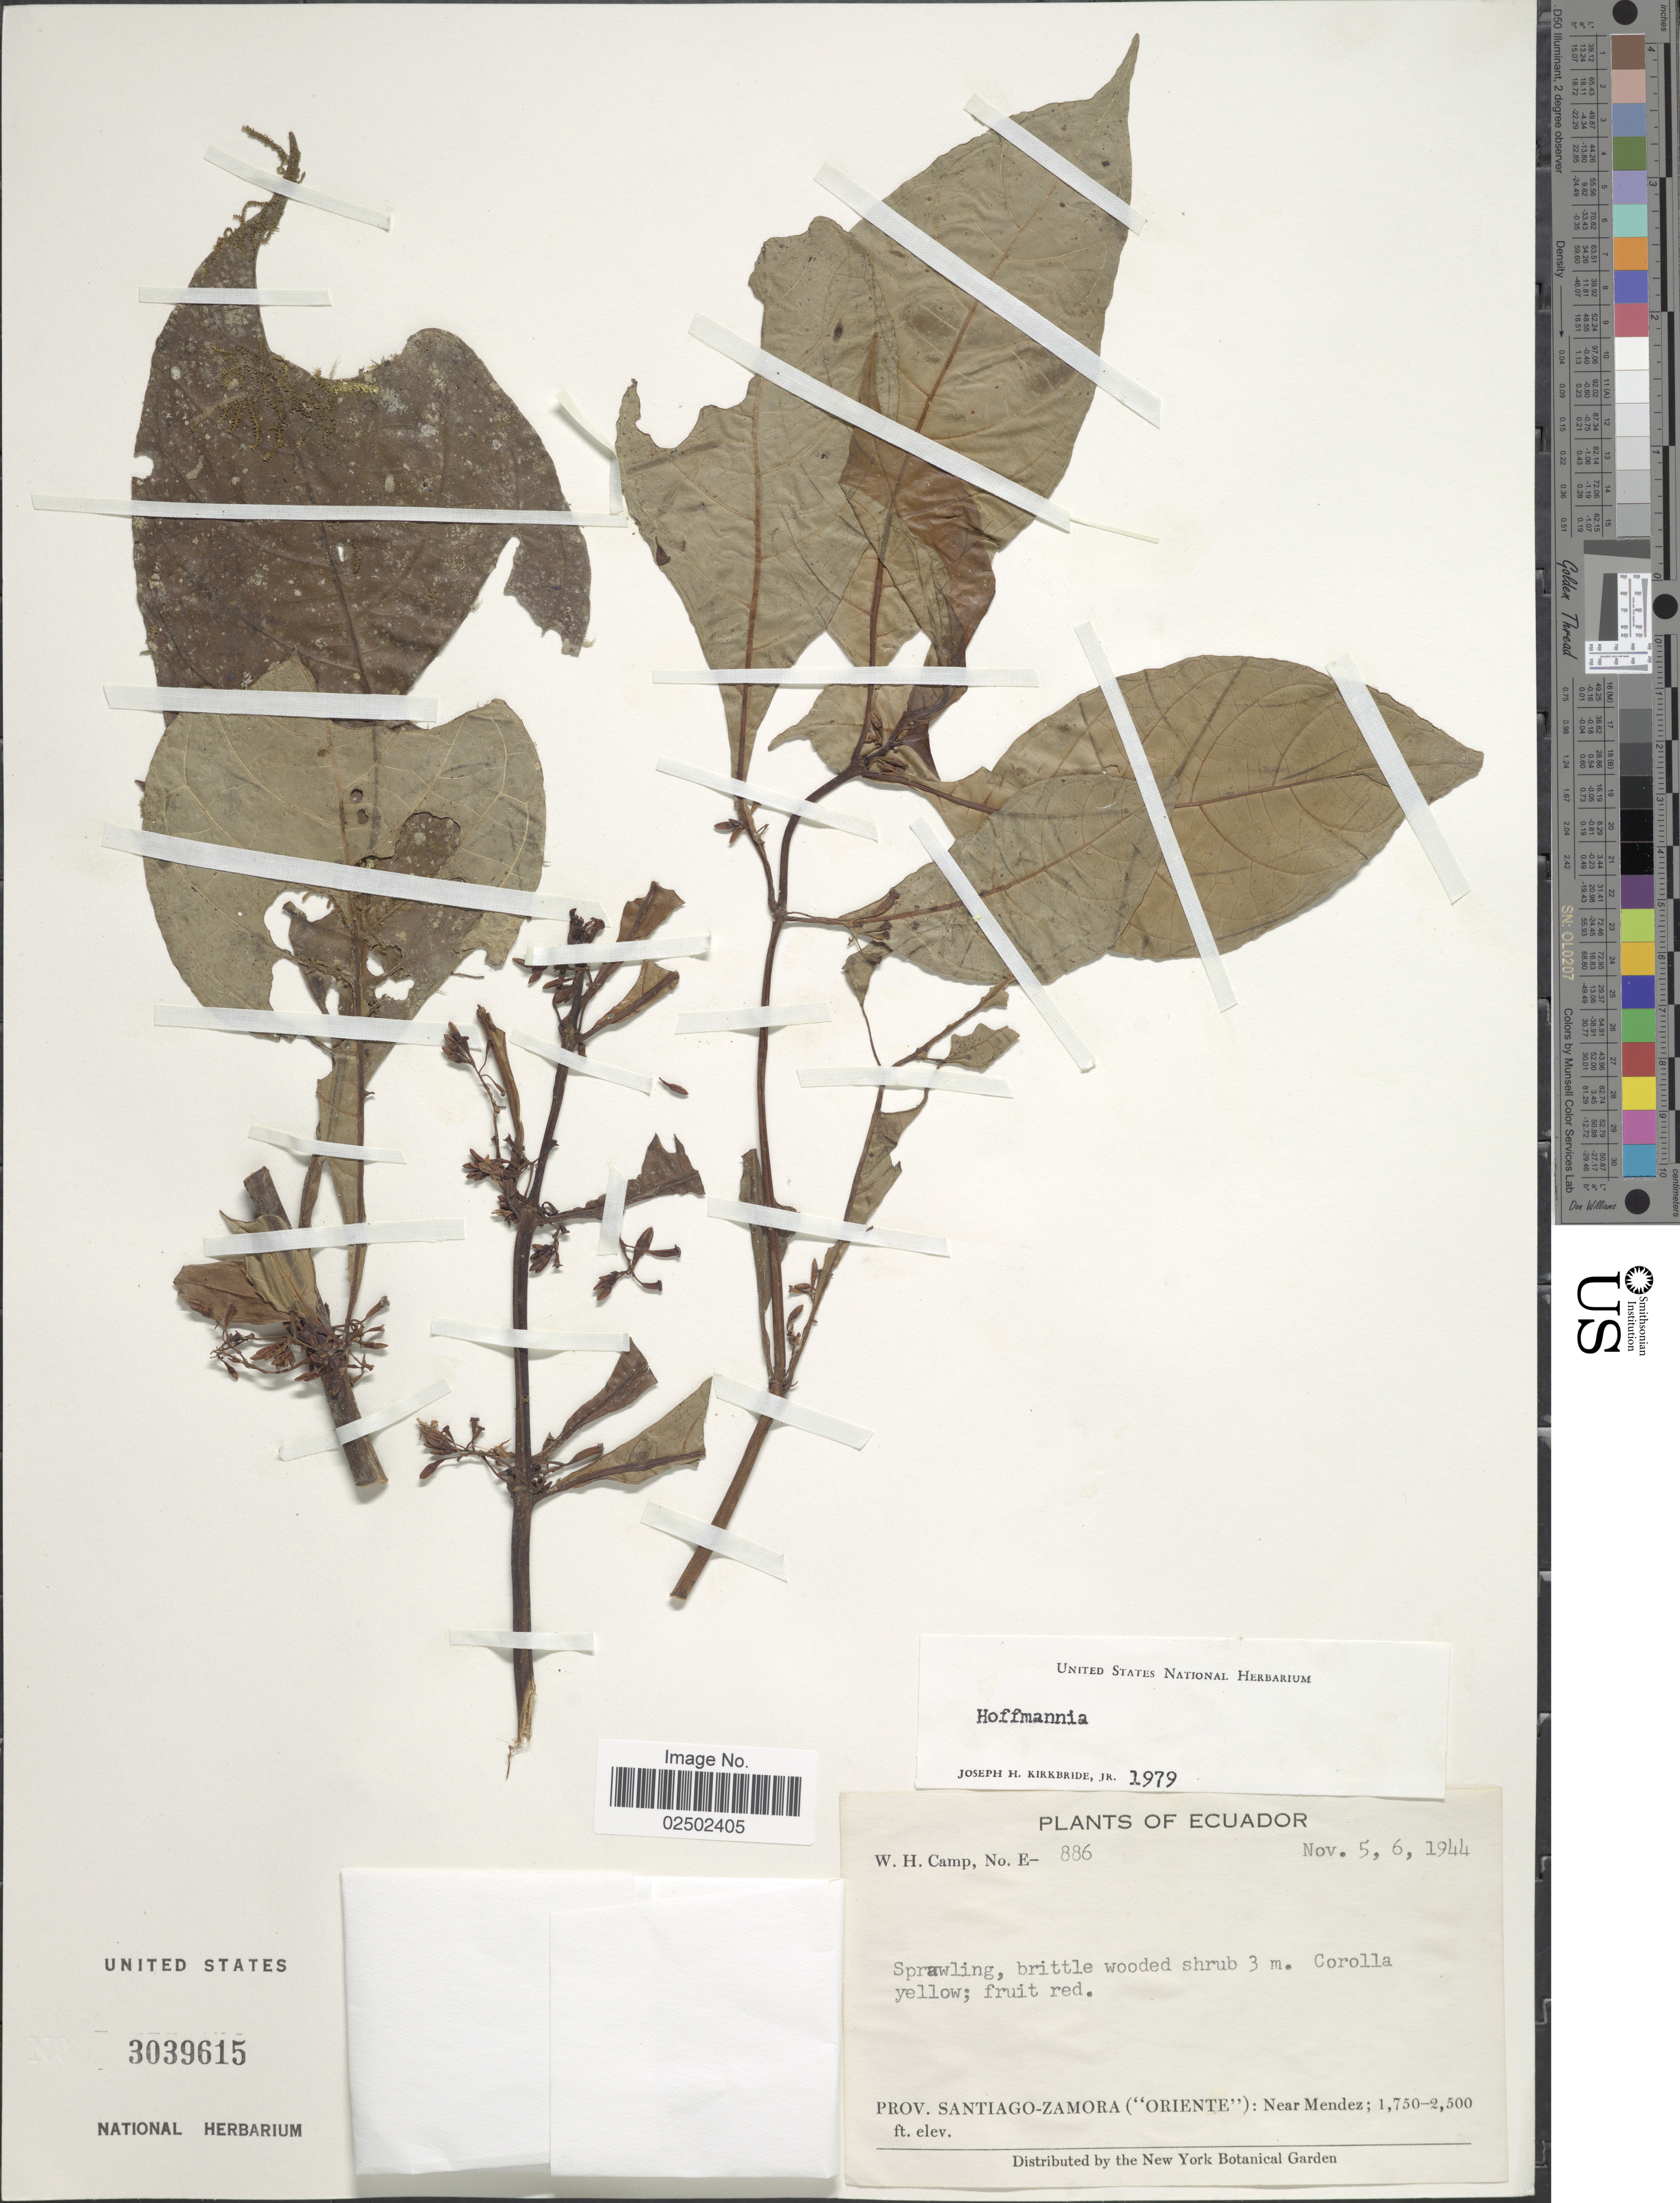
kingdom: Plantae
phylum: Tracheophyta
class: Magnoliopsida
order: Gentianales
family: Rubiaceae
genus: Hoffmannia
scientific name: Hoffmannia sp.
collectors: W. H. Camp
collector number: E-886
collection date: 1944-11-05/1944-11-06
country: Ecuador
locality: Prov. Santiago-Zamora ("Oriente"): Near Mendez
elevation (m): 533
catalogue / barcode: US 3039615